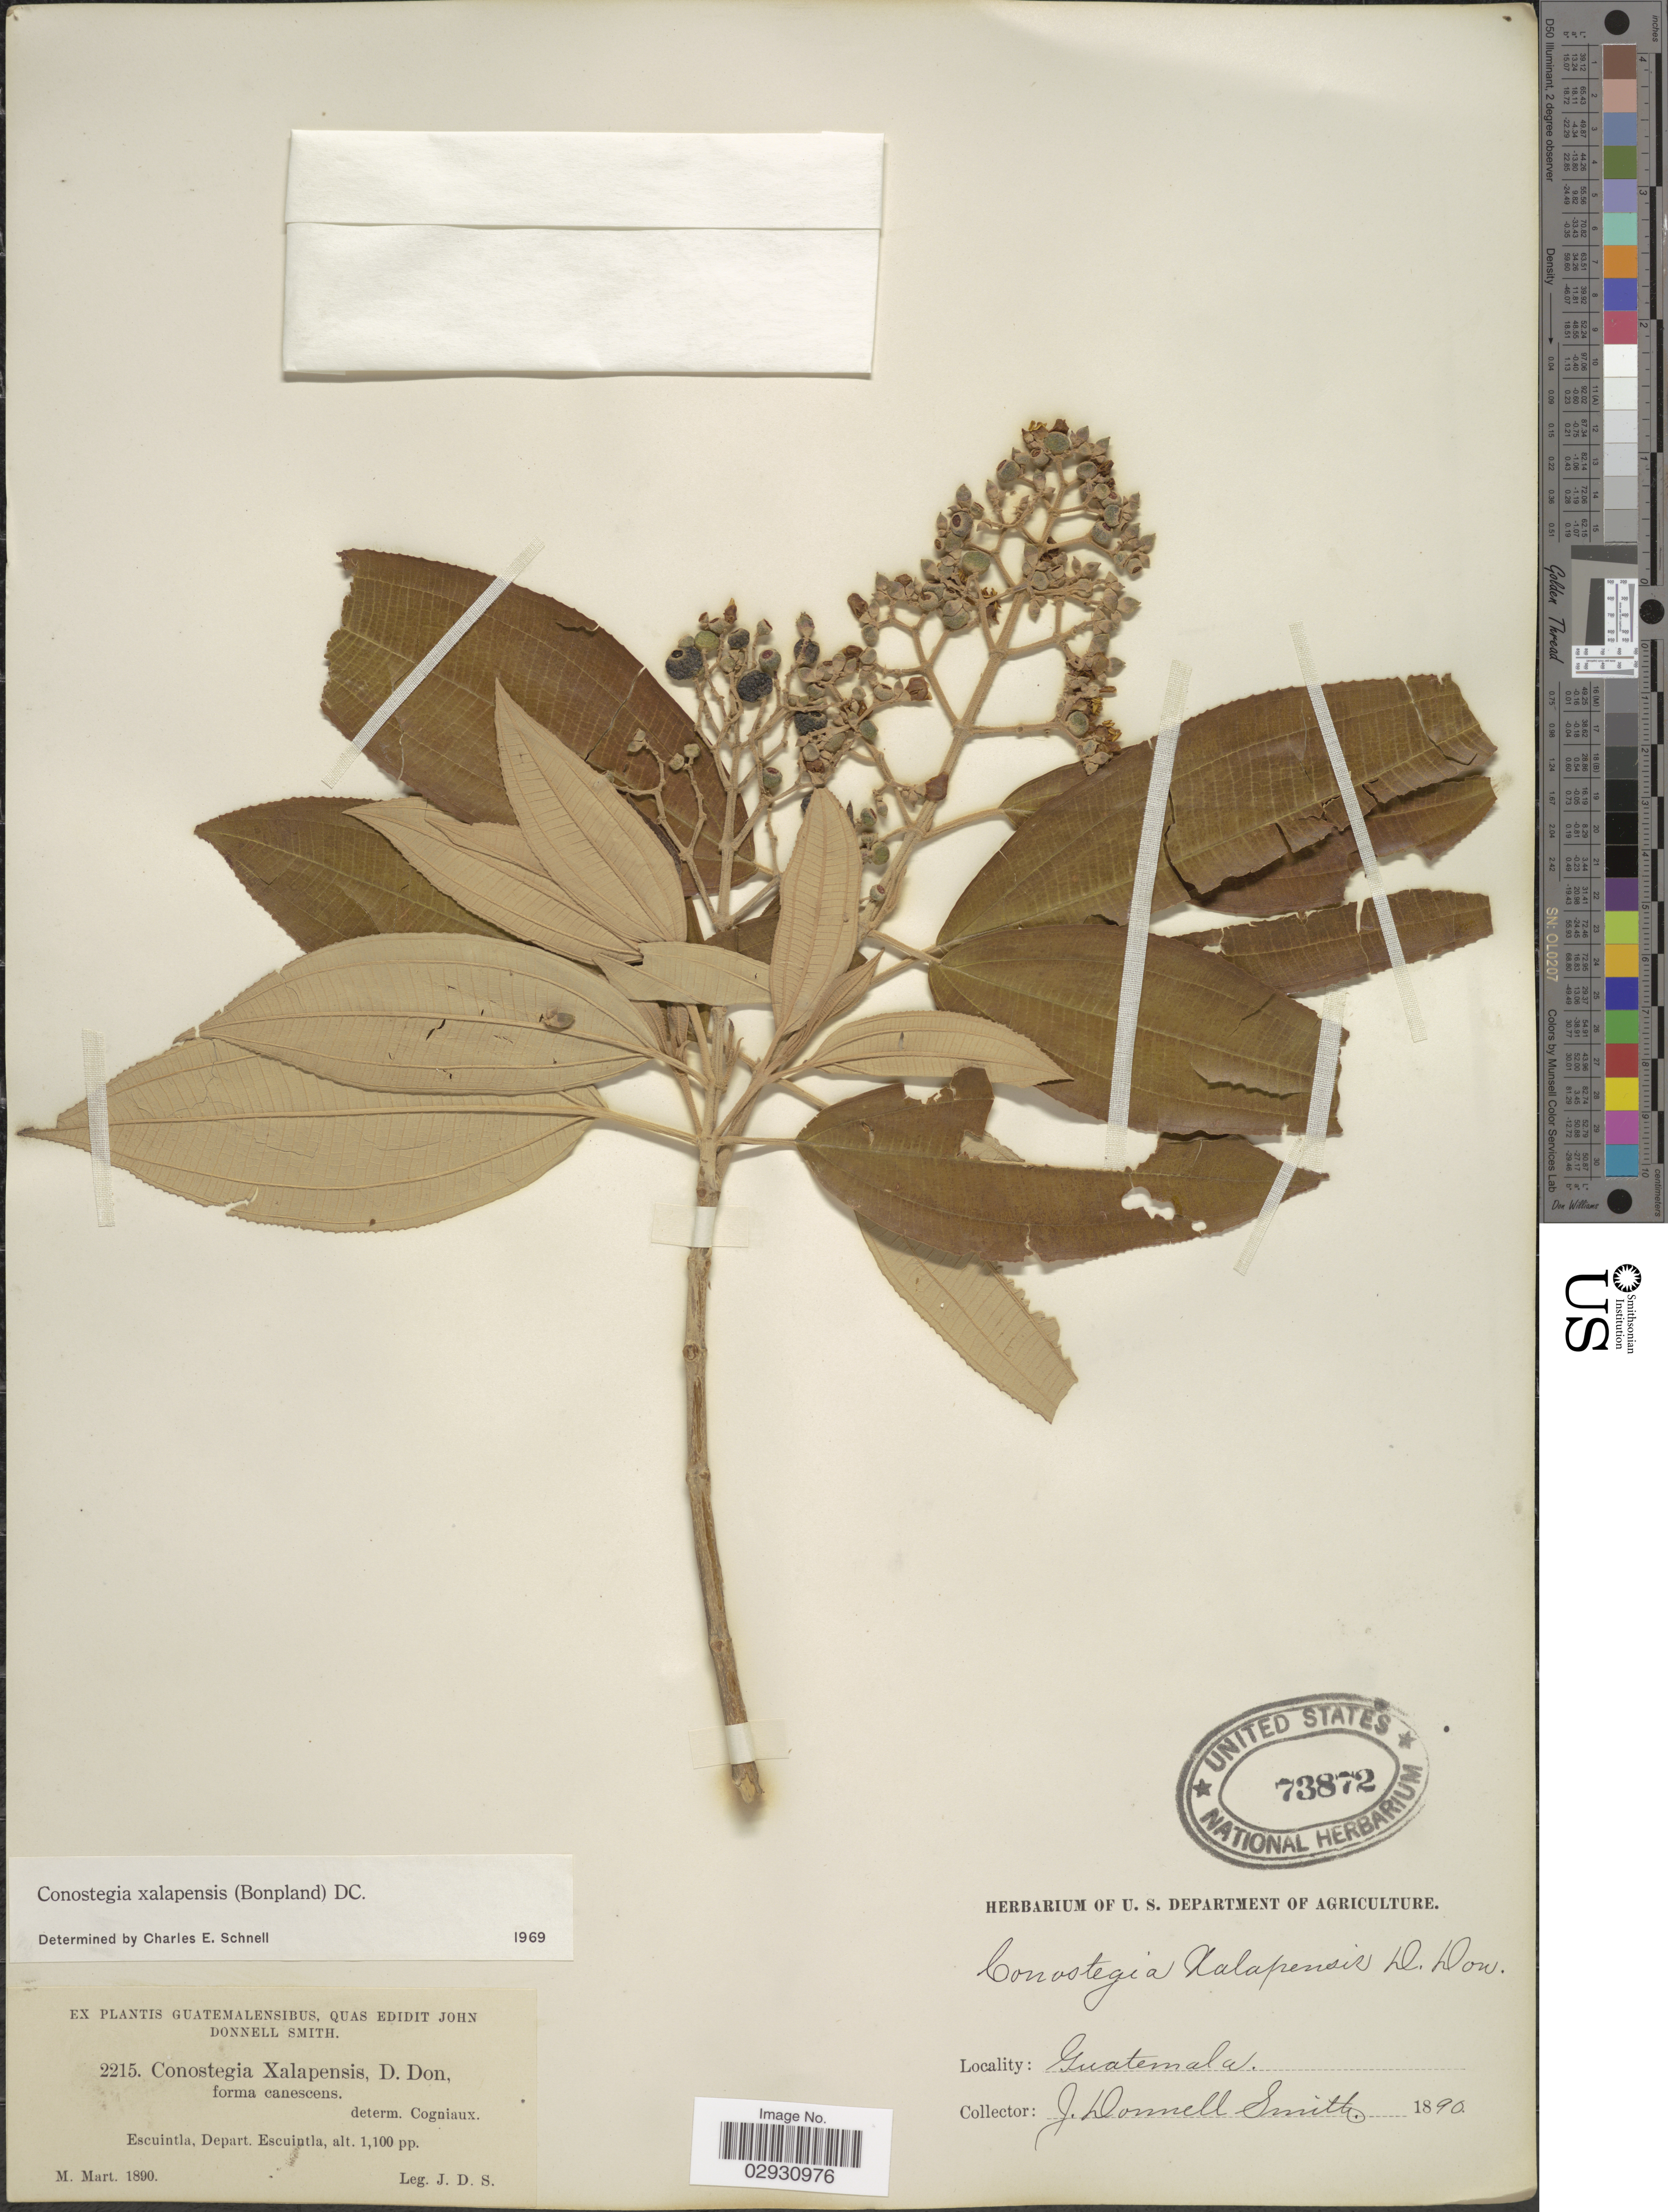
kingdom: Plantae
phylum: Tracheophyta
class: Magnoliopsida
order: Myrtales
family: Melastomataceae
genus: Conostegia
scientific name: Conostegia quadrangularis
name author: Schltdl. ex Steud.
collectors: J. Donnell Smith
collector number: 2215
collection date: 1890-03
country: Guatemala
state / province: Escuintla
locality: Depart. Escuintla.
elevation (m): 335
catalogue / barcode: US 73872